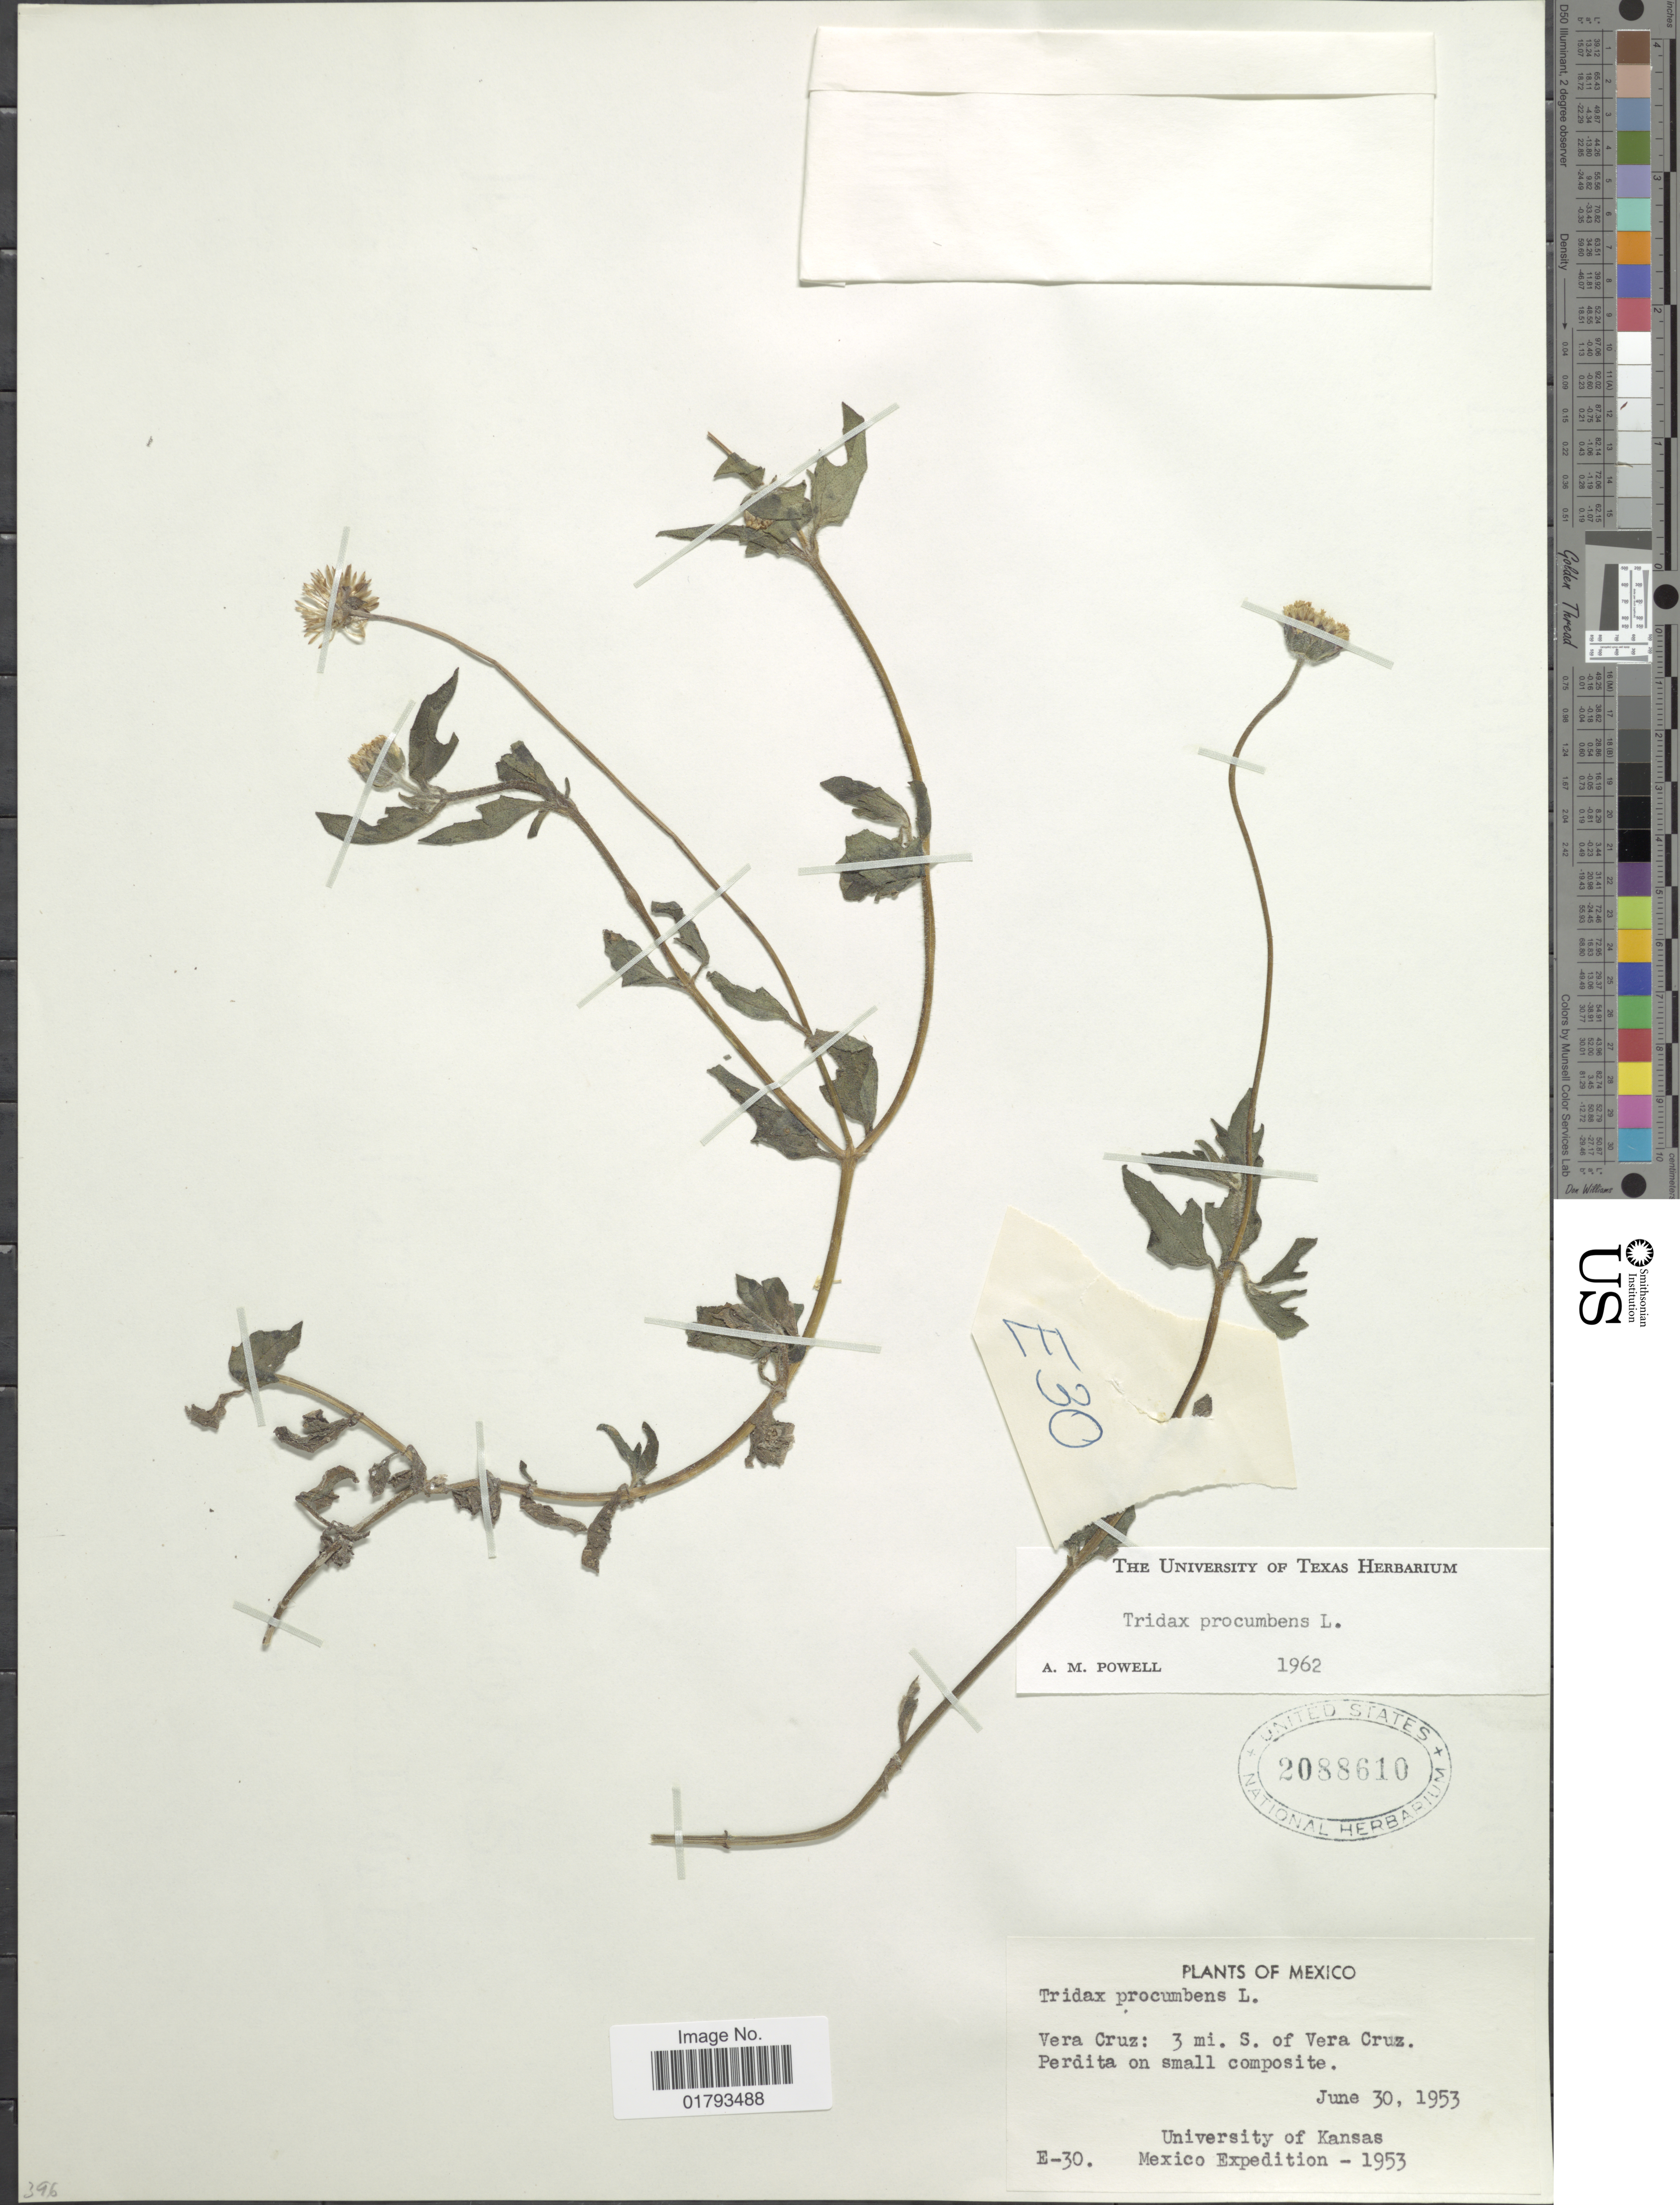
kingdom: Plantae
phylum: Tracheophyta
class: Magnoliopsida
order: Asterales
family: Asteraceae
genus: Tridax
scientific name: Tridax procumbens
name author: L.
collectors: University of Kansas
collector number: E-30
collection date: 1953-06-30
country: Mexico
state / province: Veracruz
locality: Vera Cruz: 3 mi. S. of Vera Cruz. Perdita.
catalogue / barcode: US 2088610